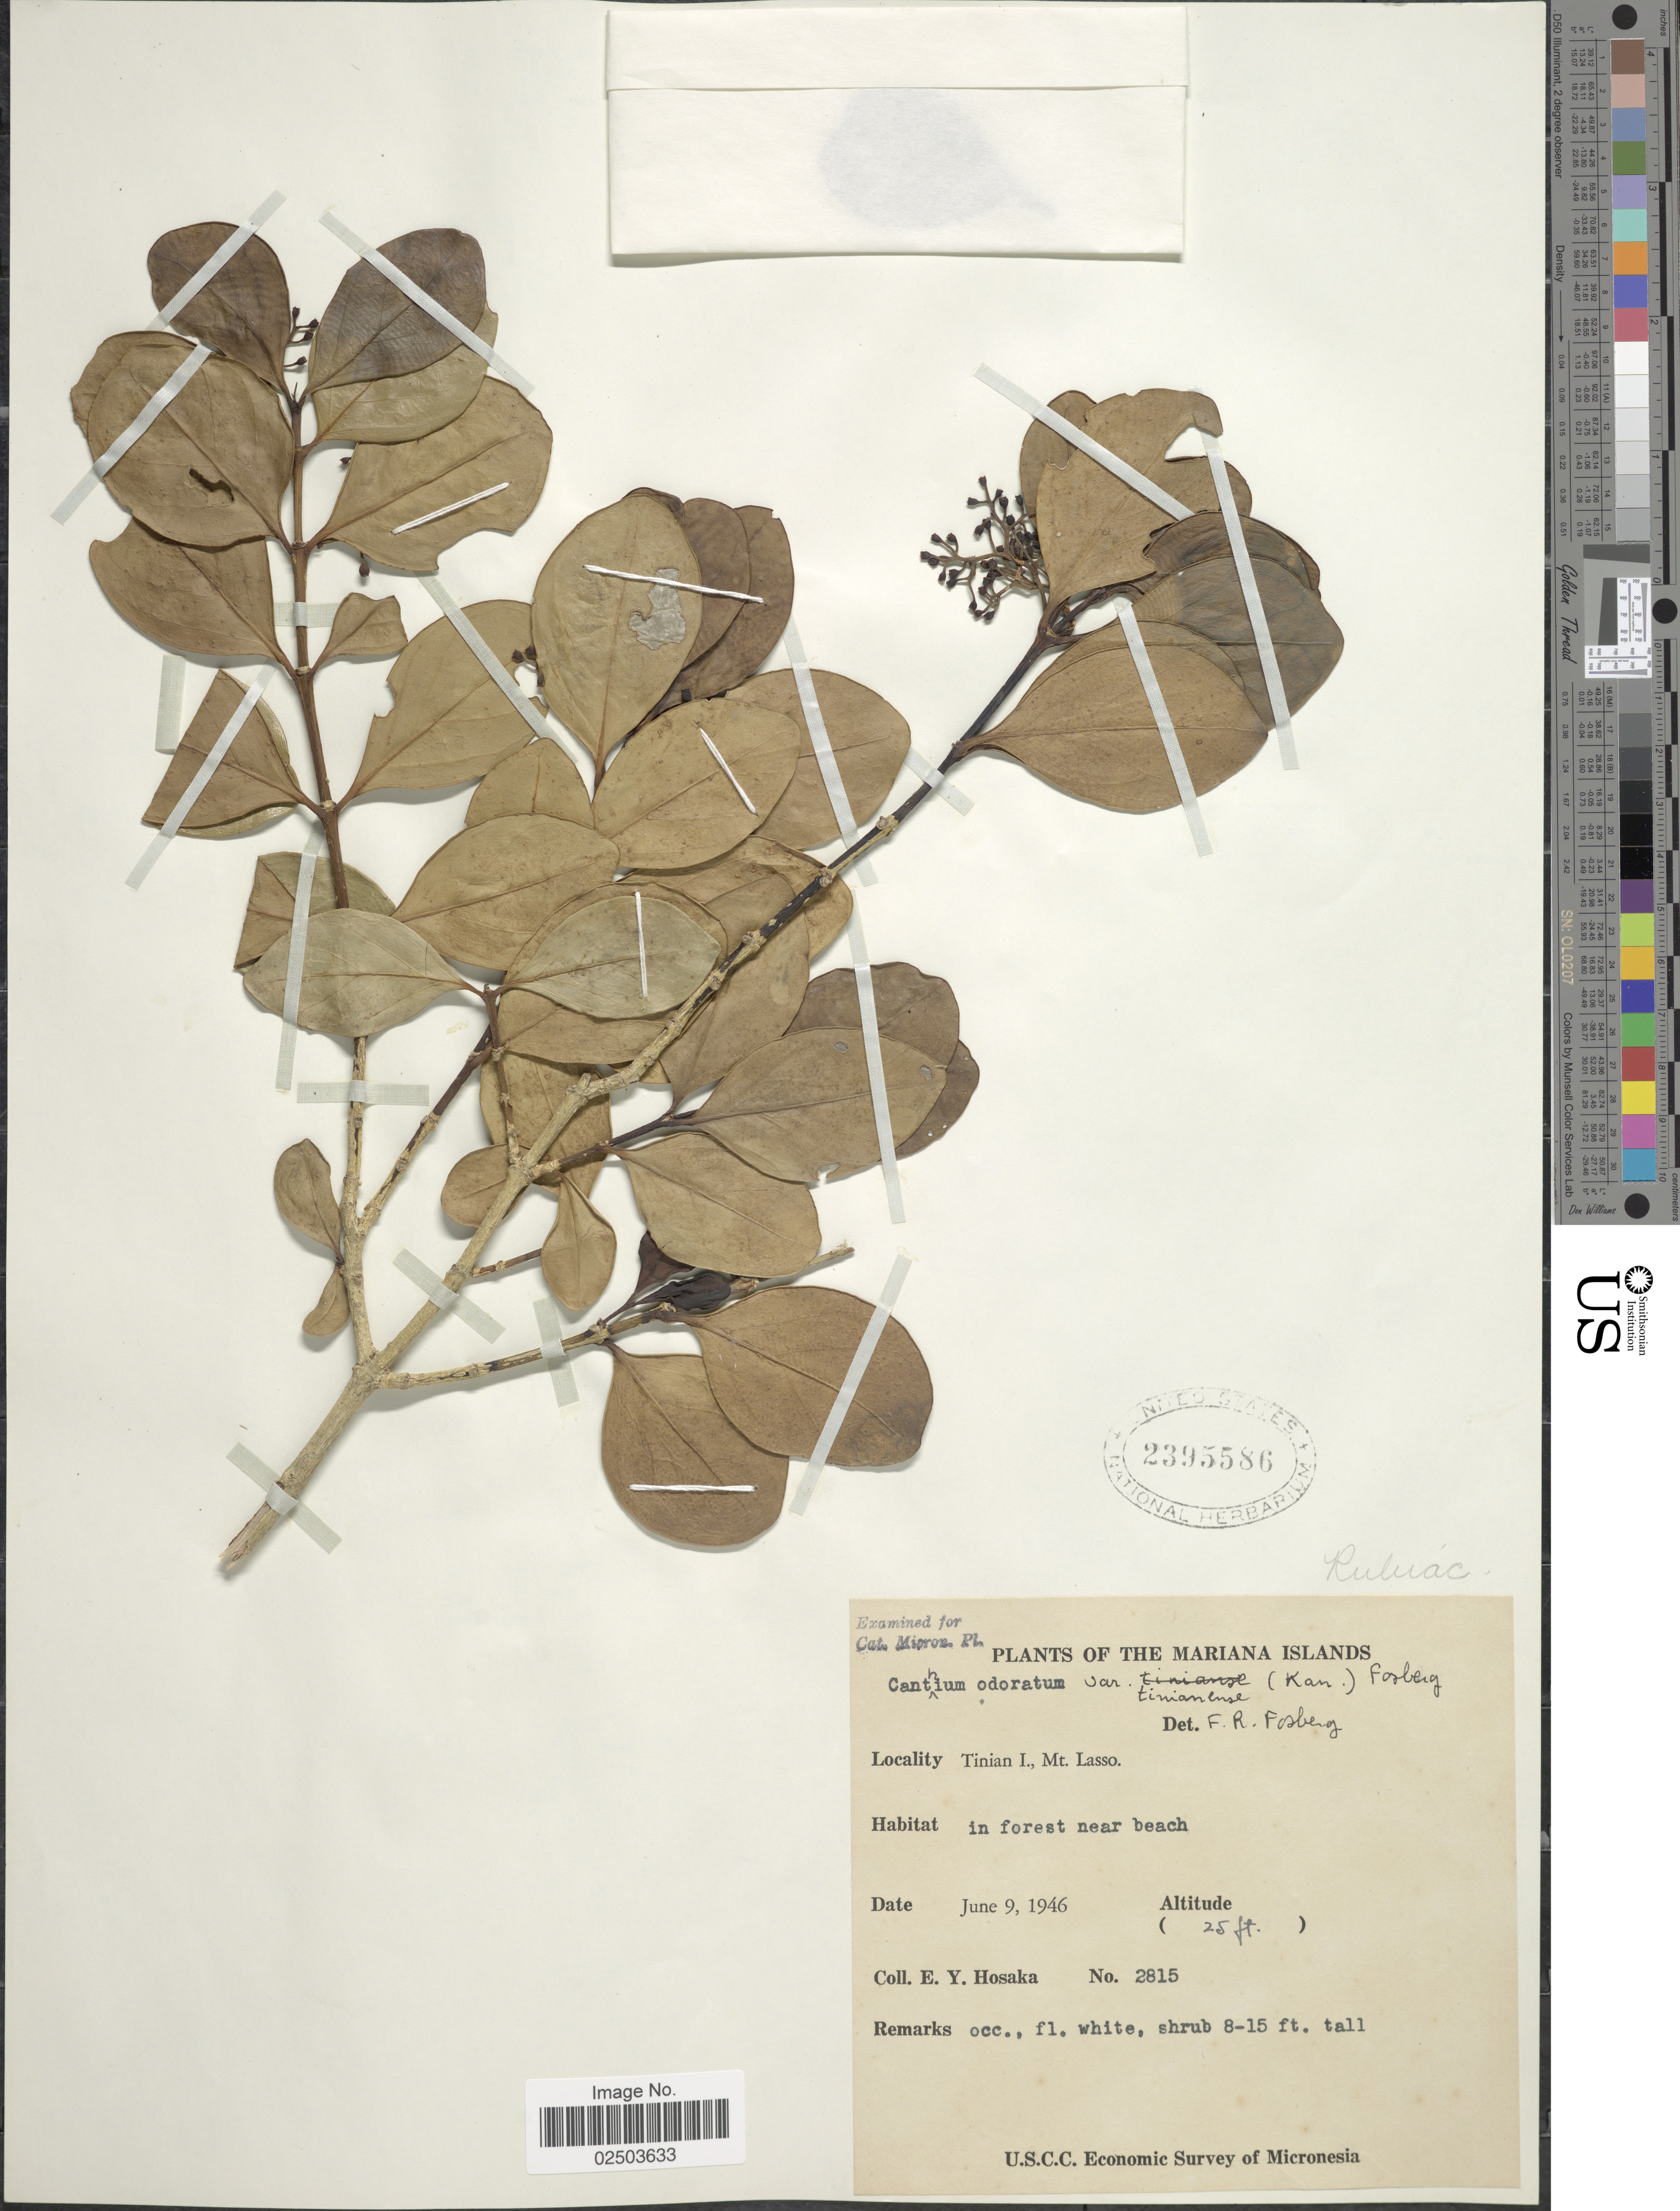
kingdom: Plantae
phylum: Tracheophyta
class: Magnoliopsida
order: Gentianales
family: Rubiaceae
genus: Psydrax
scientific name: Psydrax odorata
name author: (G. Forst.) A.C. Sm. & S.P. Darwin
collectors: E. Y. Hosaka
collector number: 2815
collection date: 1946-06-09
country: Northern Mariana Islands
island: Tinian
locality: Tinian I., Mt. Lasso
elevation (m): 8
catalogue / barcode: US 2395586